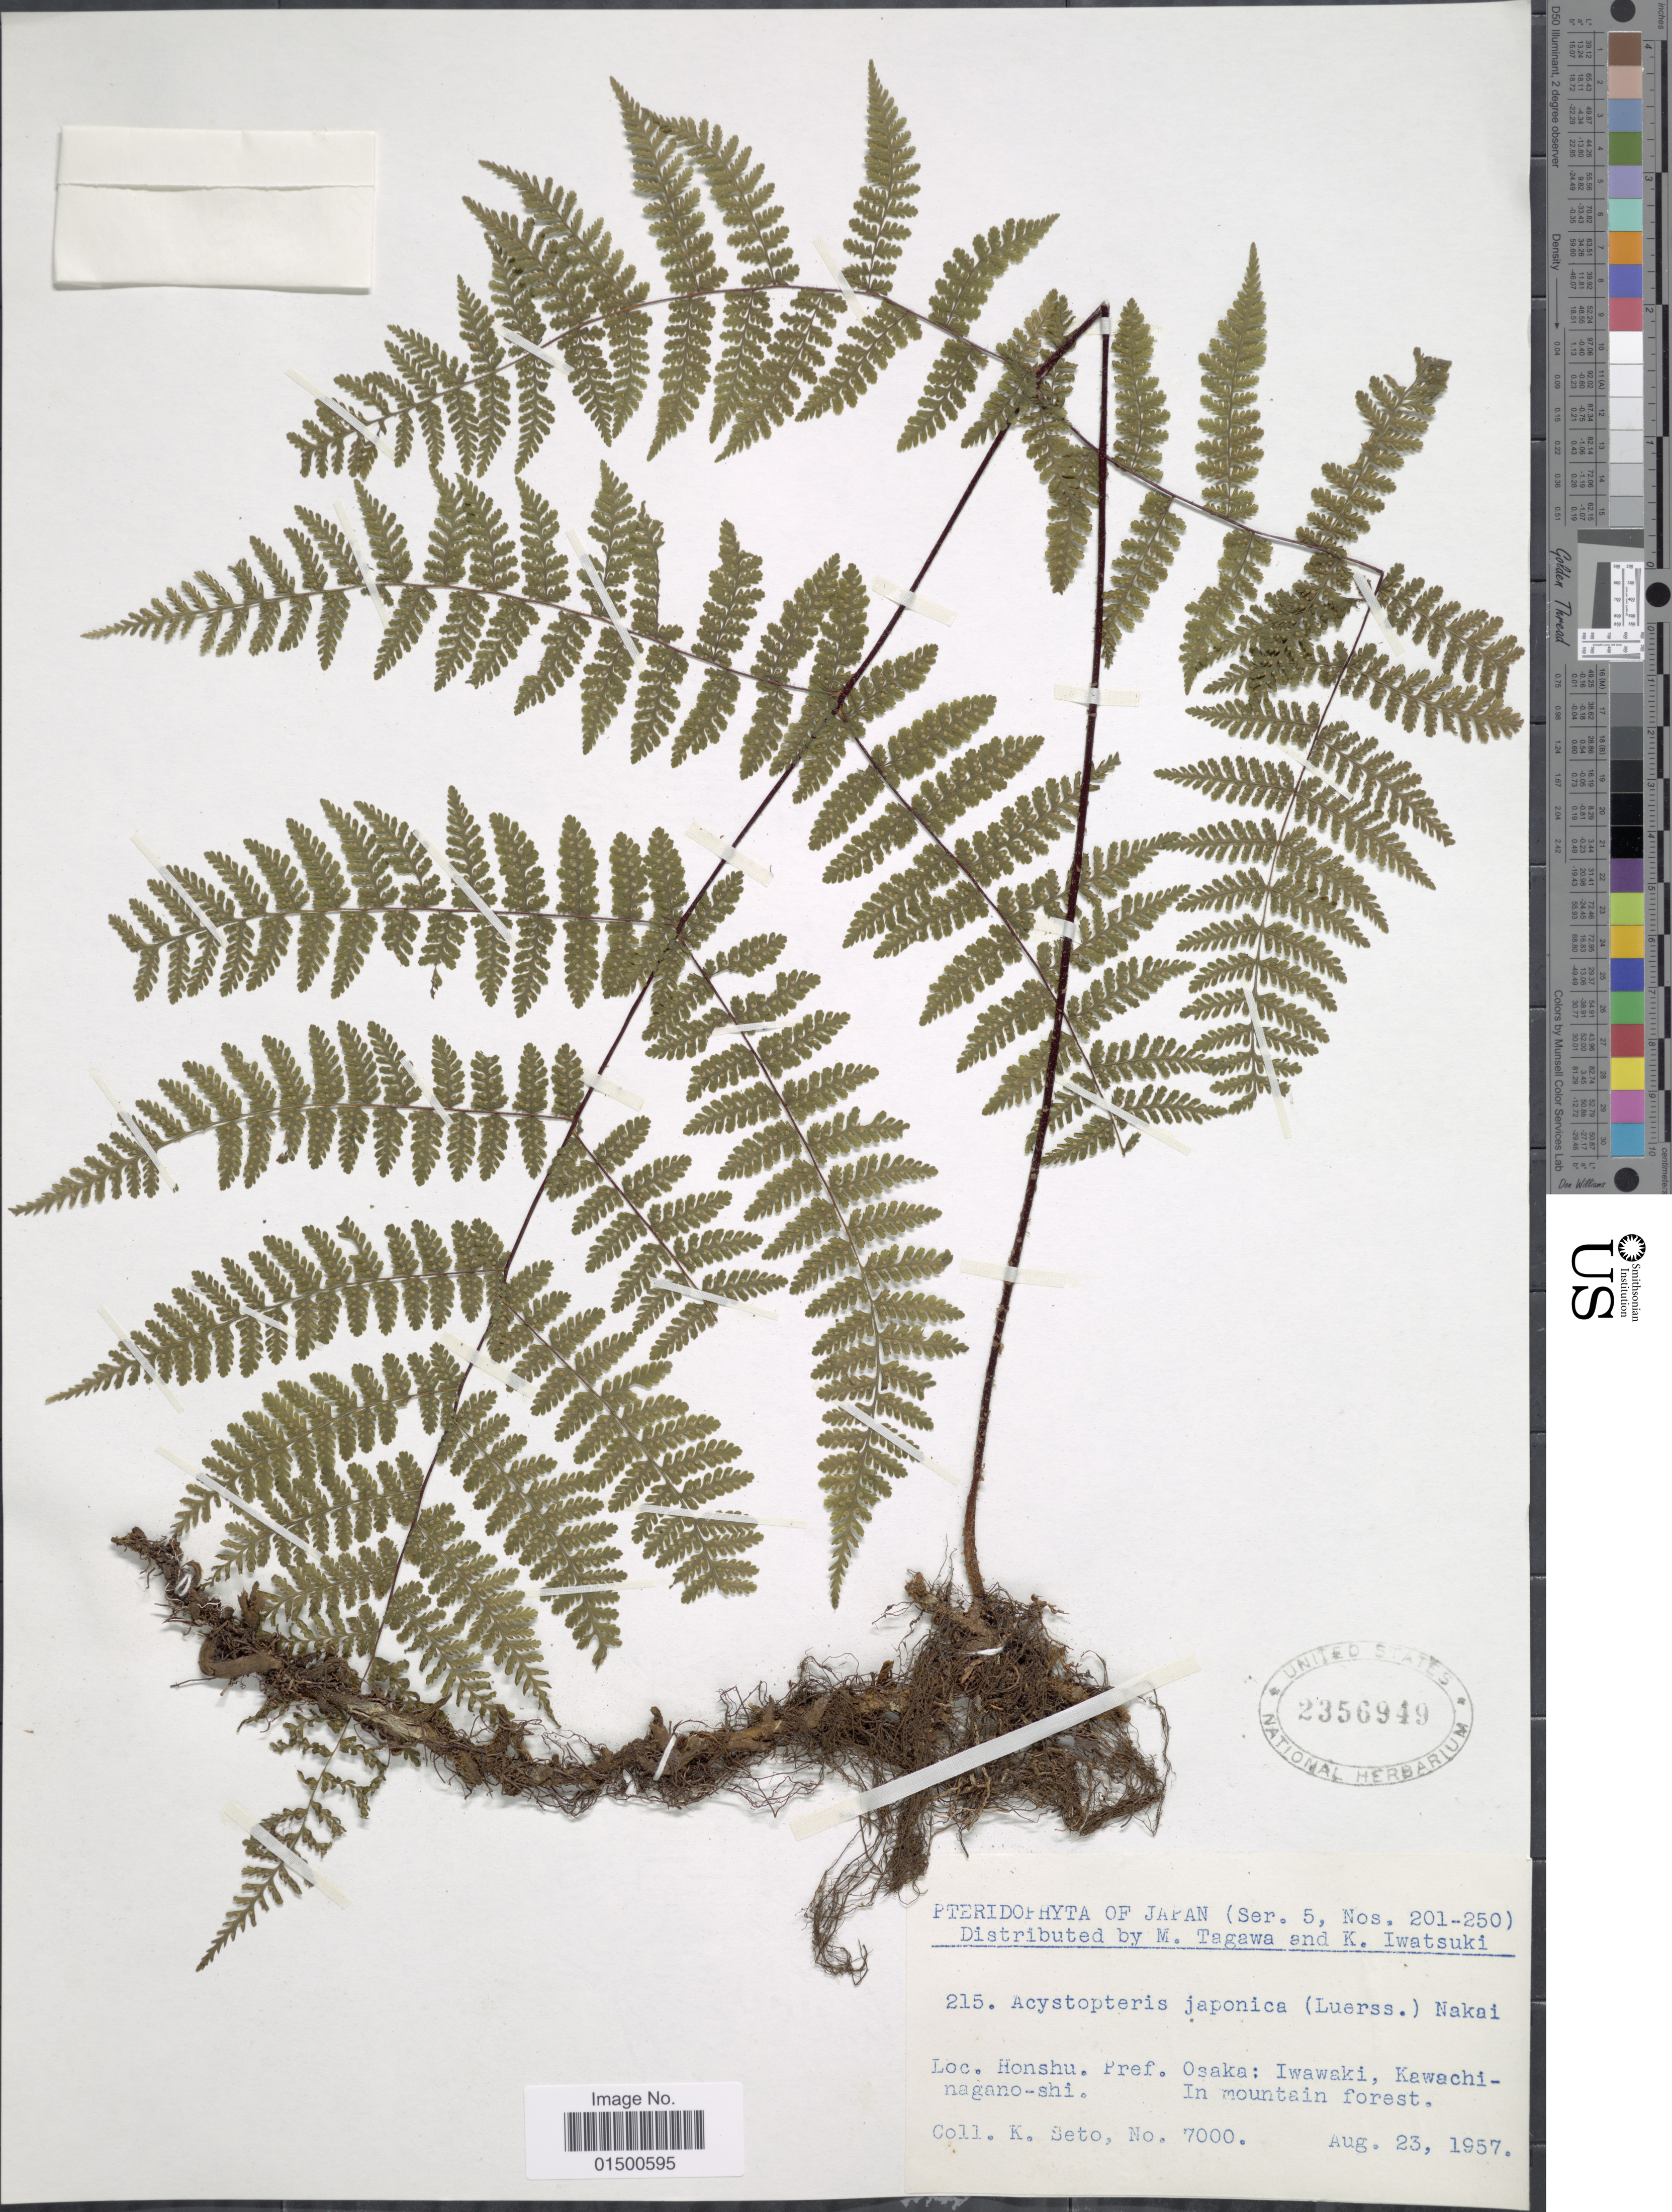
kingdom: Plantae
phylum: Tracheophyta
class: Polypodiopsida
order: Polypodiales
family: Cystopteridaceae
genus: Acystopteris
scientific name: Acystopteris japonica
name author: (Luerss.) K.M. Nakai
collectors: K. Seto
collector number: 7000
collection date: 1957-08-23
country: Japan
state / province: Osaka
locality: Honshu, Iwawaki, Kawachi-nagano-shi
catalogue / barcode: US 2356949